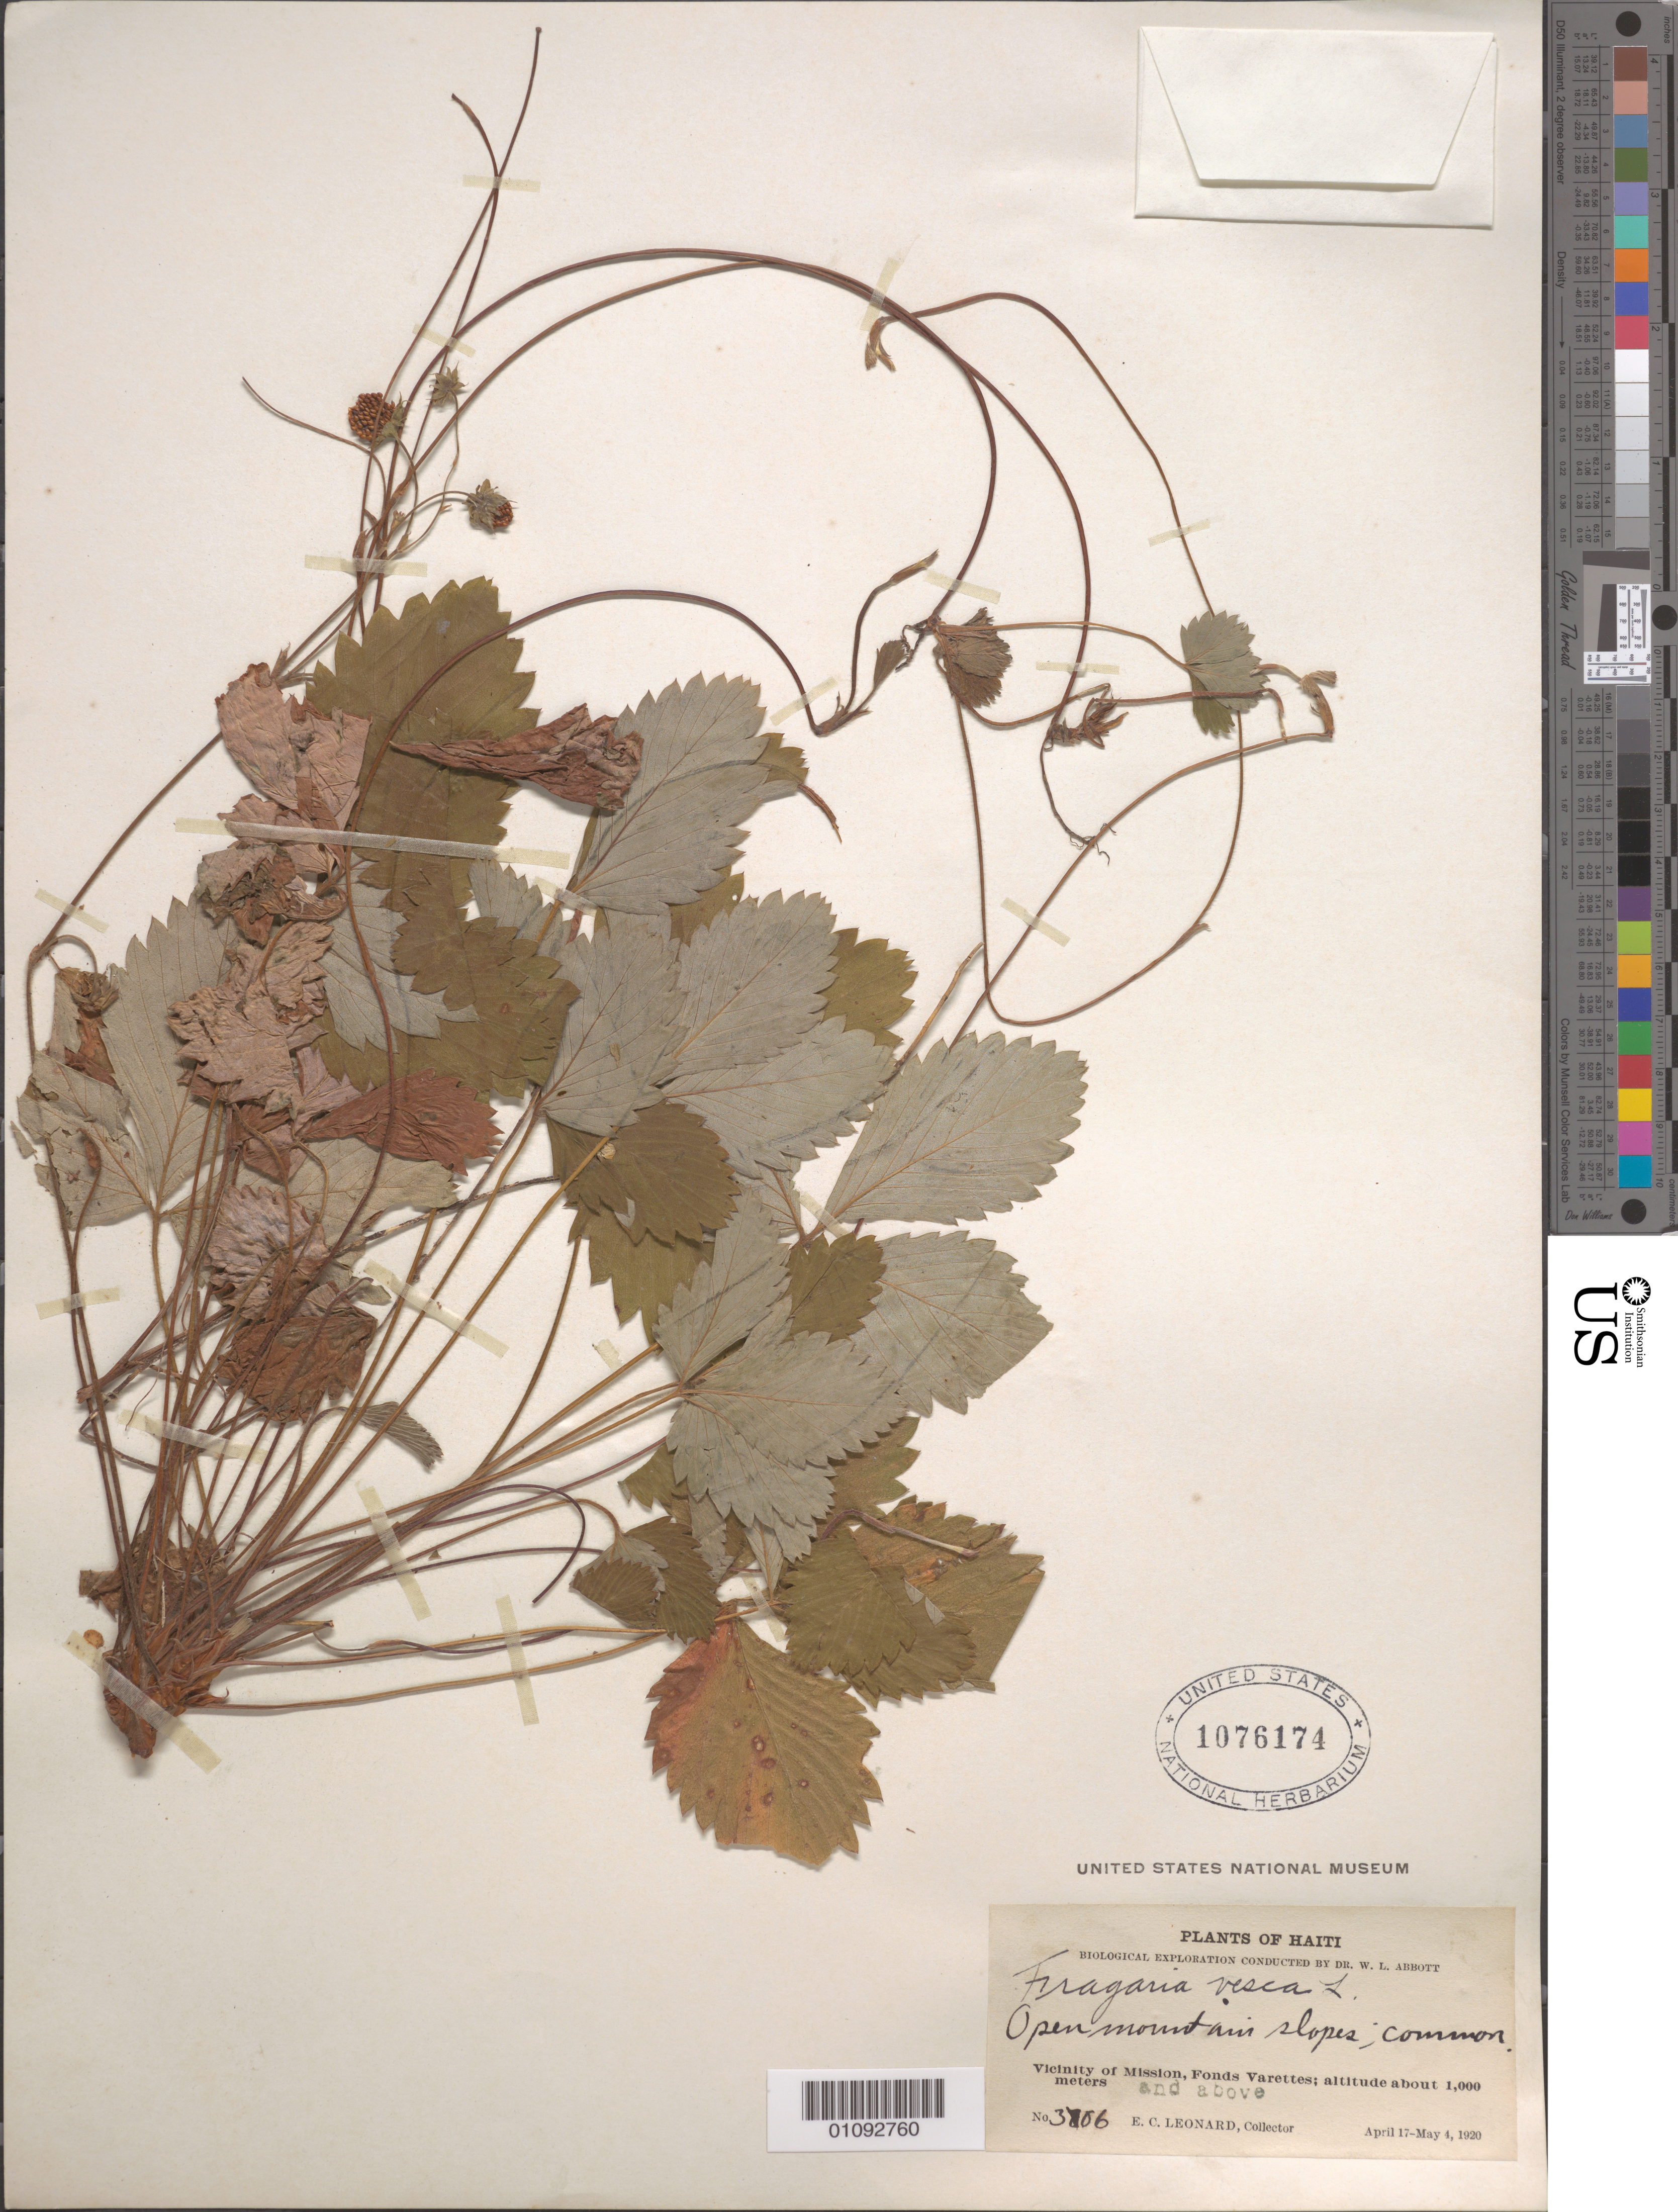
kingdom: Plantae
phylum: Tracheophyta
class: Magnoliopsida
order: Rosales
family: Rosaceae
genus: Fragaria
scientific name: Fragaria vesca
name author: L.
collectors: E. C. Leonard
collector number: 3706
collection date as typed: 17 Apr 1920 to 04 May 1920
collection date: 1920-04-17/1920-05-04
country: Haiti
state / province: Óuest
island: Hispaniola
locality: Vicinity of Mission, Fonds Varettes.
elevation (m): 1000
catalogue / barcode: US 1076174